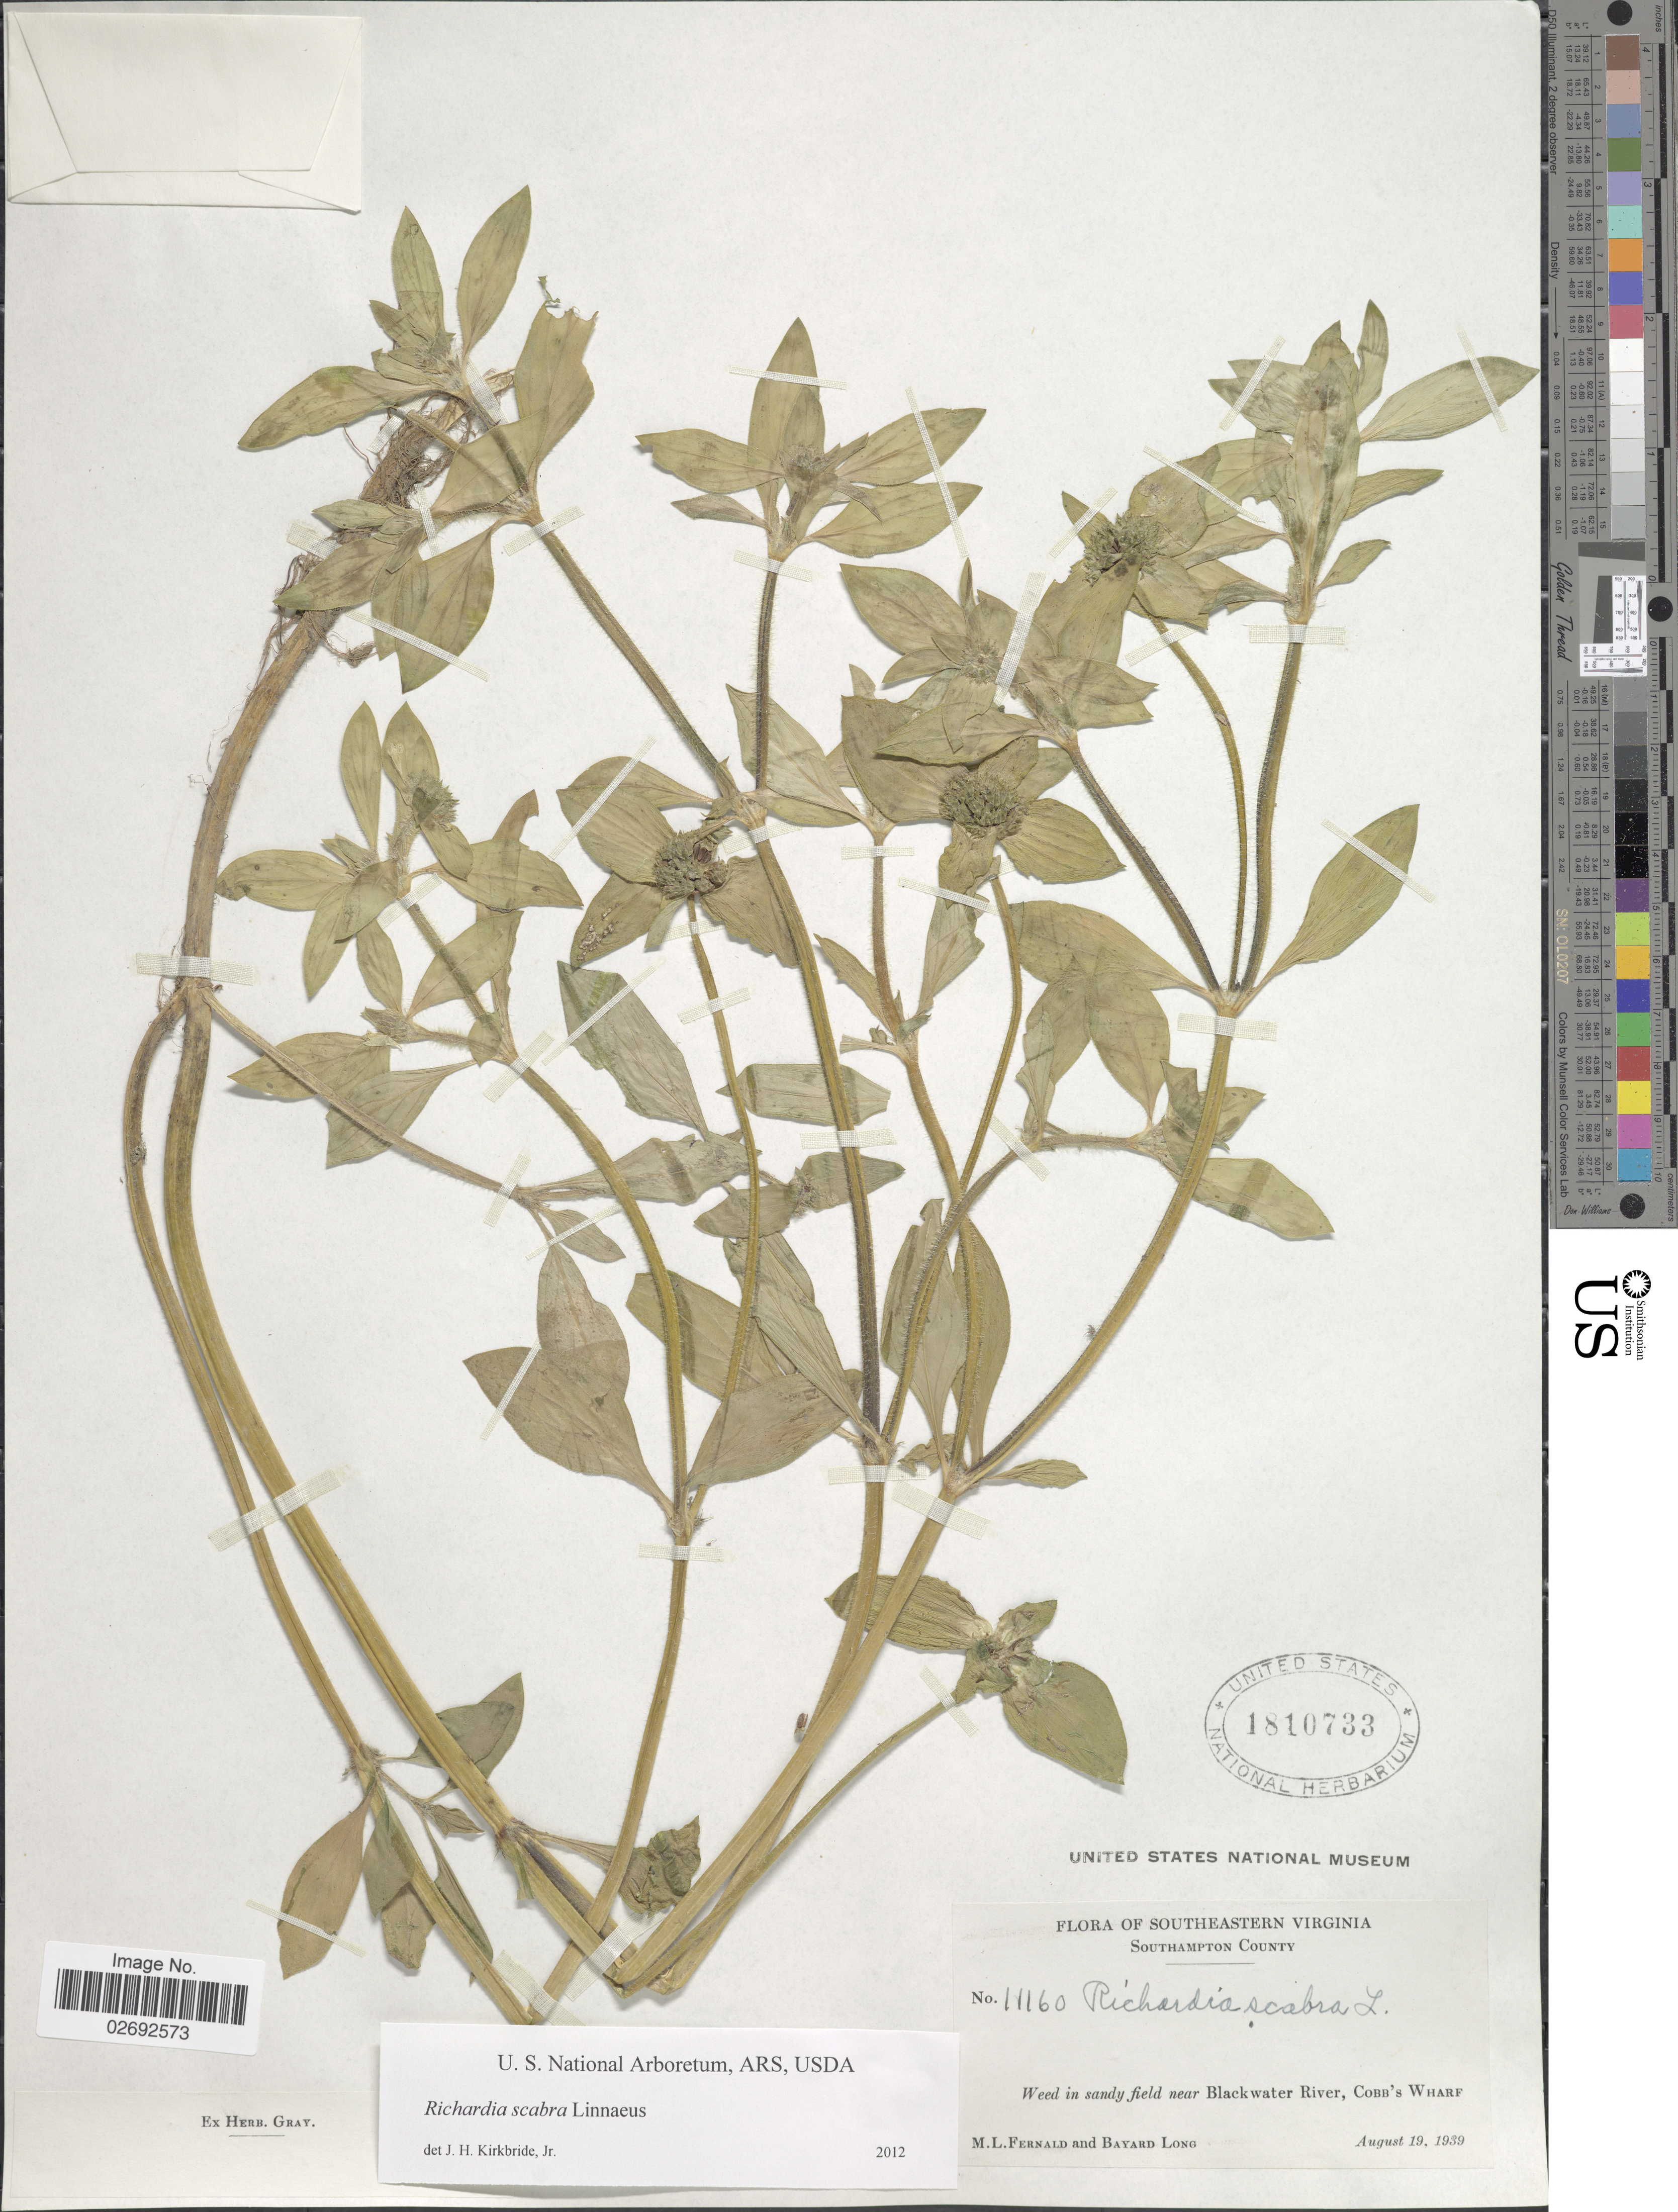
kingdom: Plantae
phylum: Tracheophyta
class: Magnoliopsida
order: Gentianales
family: Rubiaceae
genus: Richardia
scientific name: Richardia scabra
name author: L.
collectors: M. L. Fernald & B. Long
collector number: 11160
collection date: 1939-08-19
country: United States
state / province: Virginia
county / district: Southampton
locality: Southeastern Virginia, Southampton County, Weed in sandy field near Blackwater River, Cobb's Wharf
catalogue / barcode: US 1810733